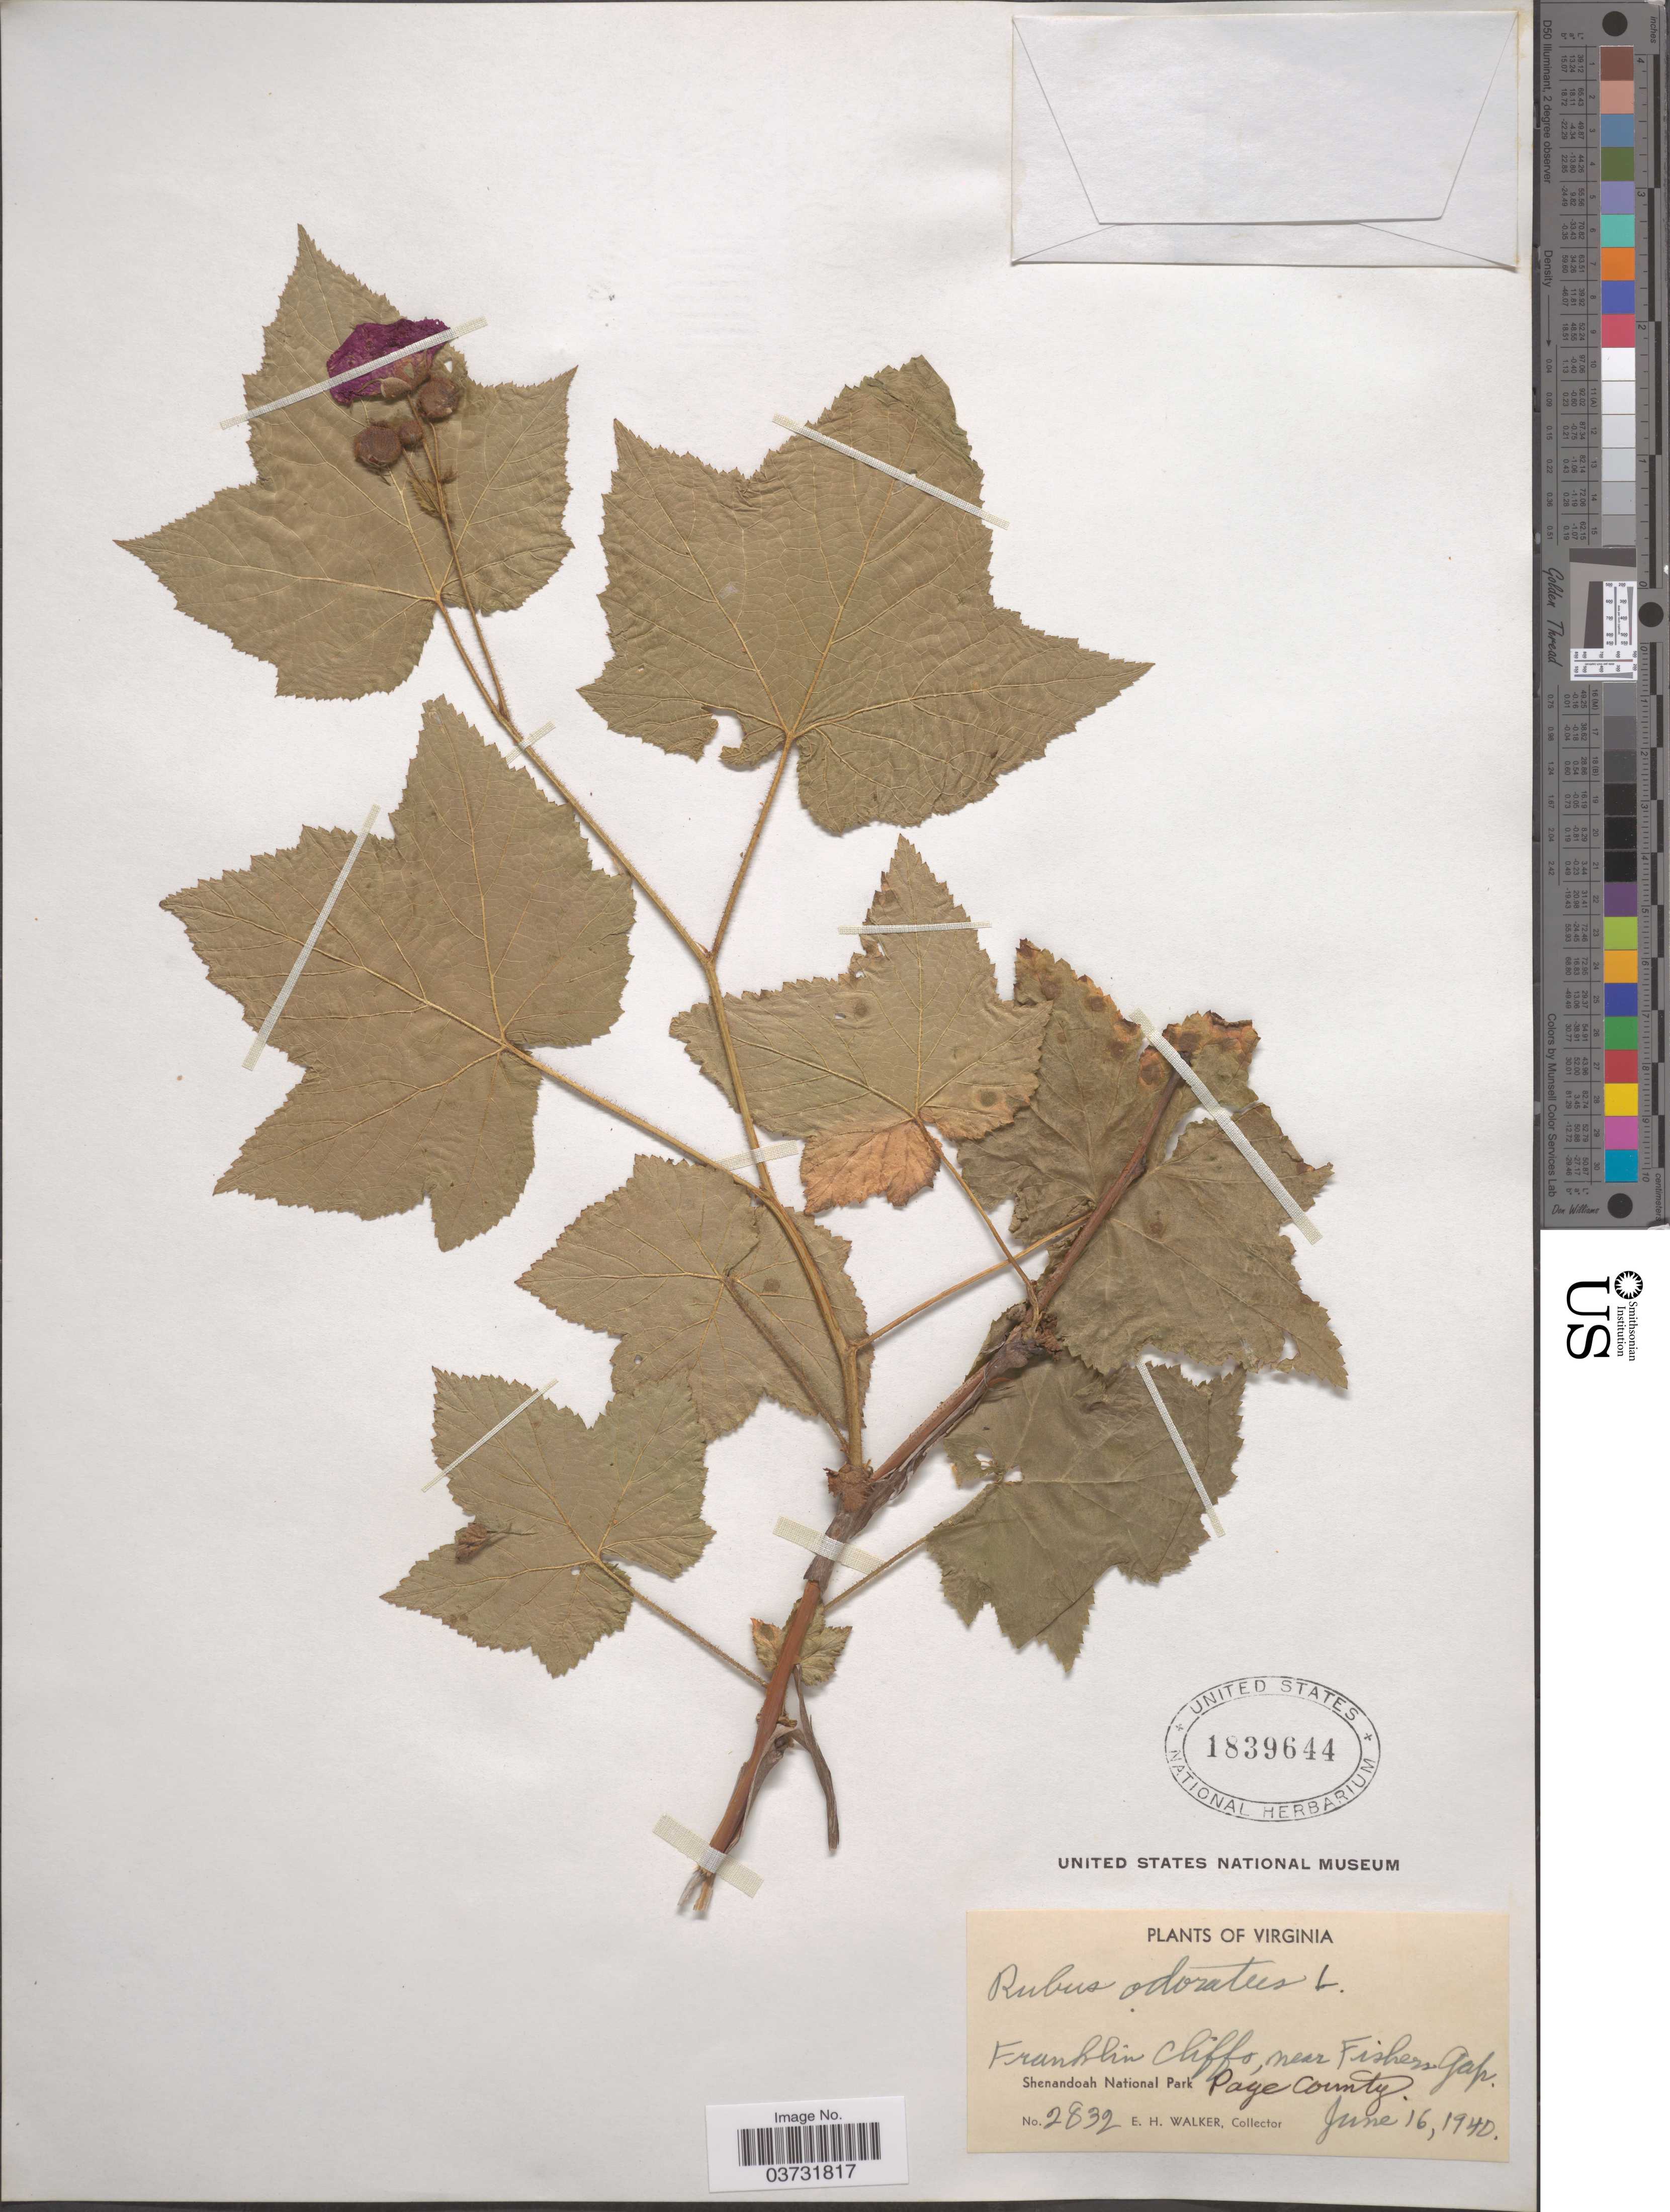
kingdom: Plantae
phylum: Tracheophyta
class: Magnoliopsida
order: Rosales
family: Rosaceae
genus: Rubus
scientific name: Rubus odoratus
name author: L.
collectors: E. H. Walker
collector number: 2832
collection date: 1940-06-16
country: United States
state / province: Virginia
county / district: Page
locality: Franklin Cliffs, near Fishers Gap. Shenandoah National Park. Page County.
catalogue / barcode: US 1839644